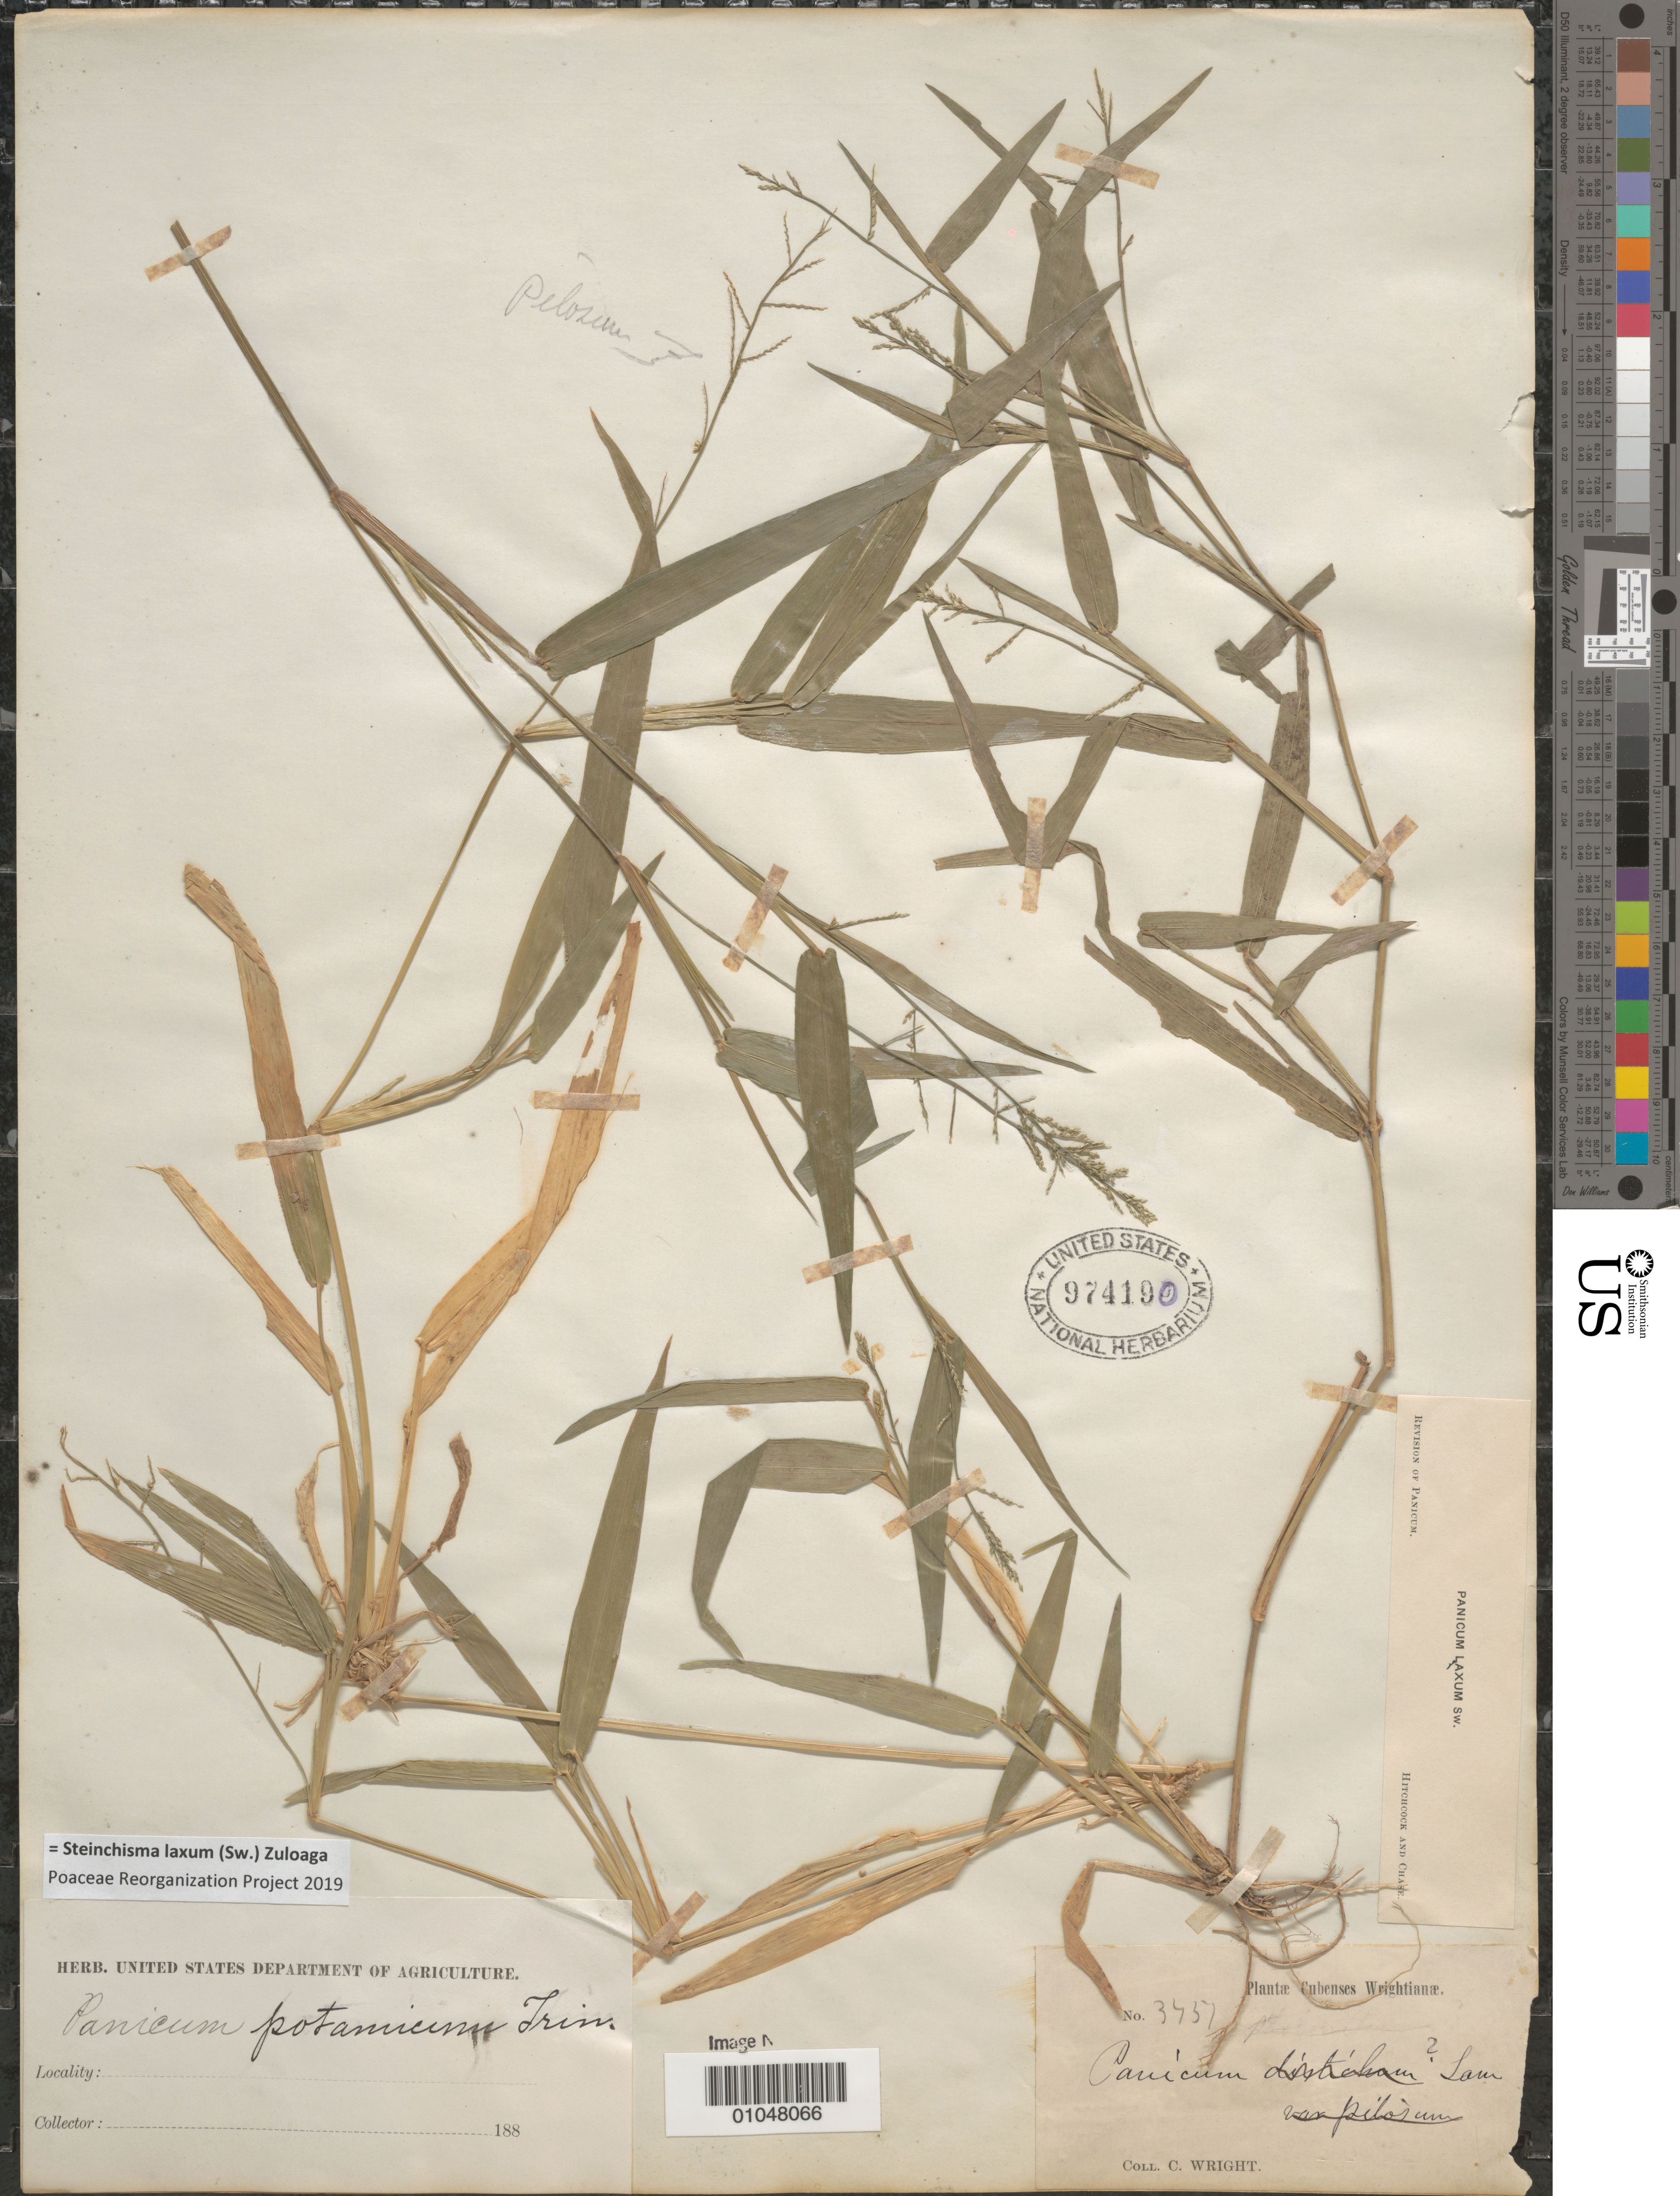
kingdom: Plantae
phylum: Tracheophyta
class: Liliopsida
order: Poales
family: Poaceae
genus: Panicum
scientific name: Panicum laxum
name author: Sw.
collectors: C. Wright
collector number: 3457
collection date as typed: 188-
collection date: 1880/1889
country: Cuba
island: Cuba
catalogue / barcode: US 974190